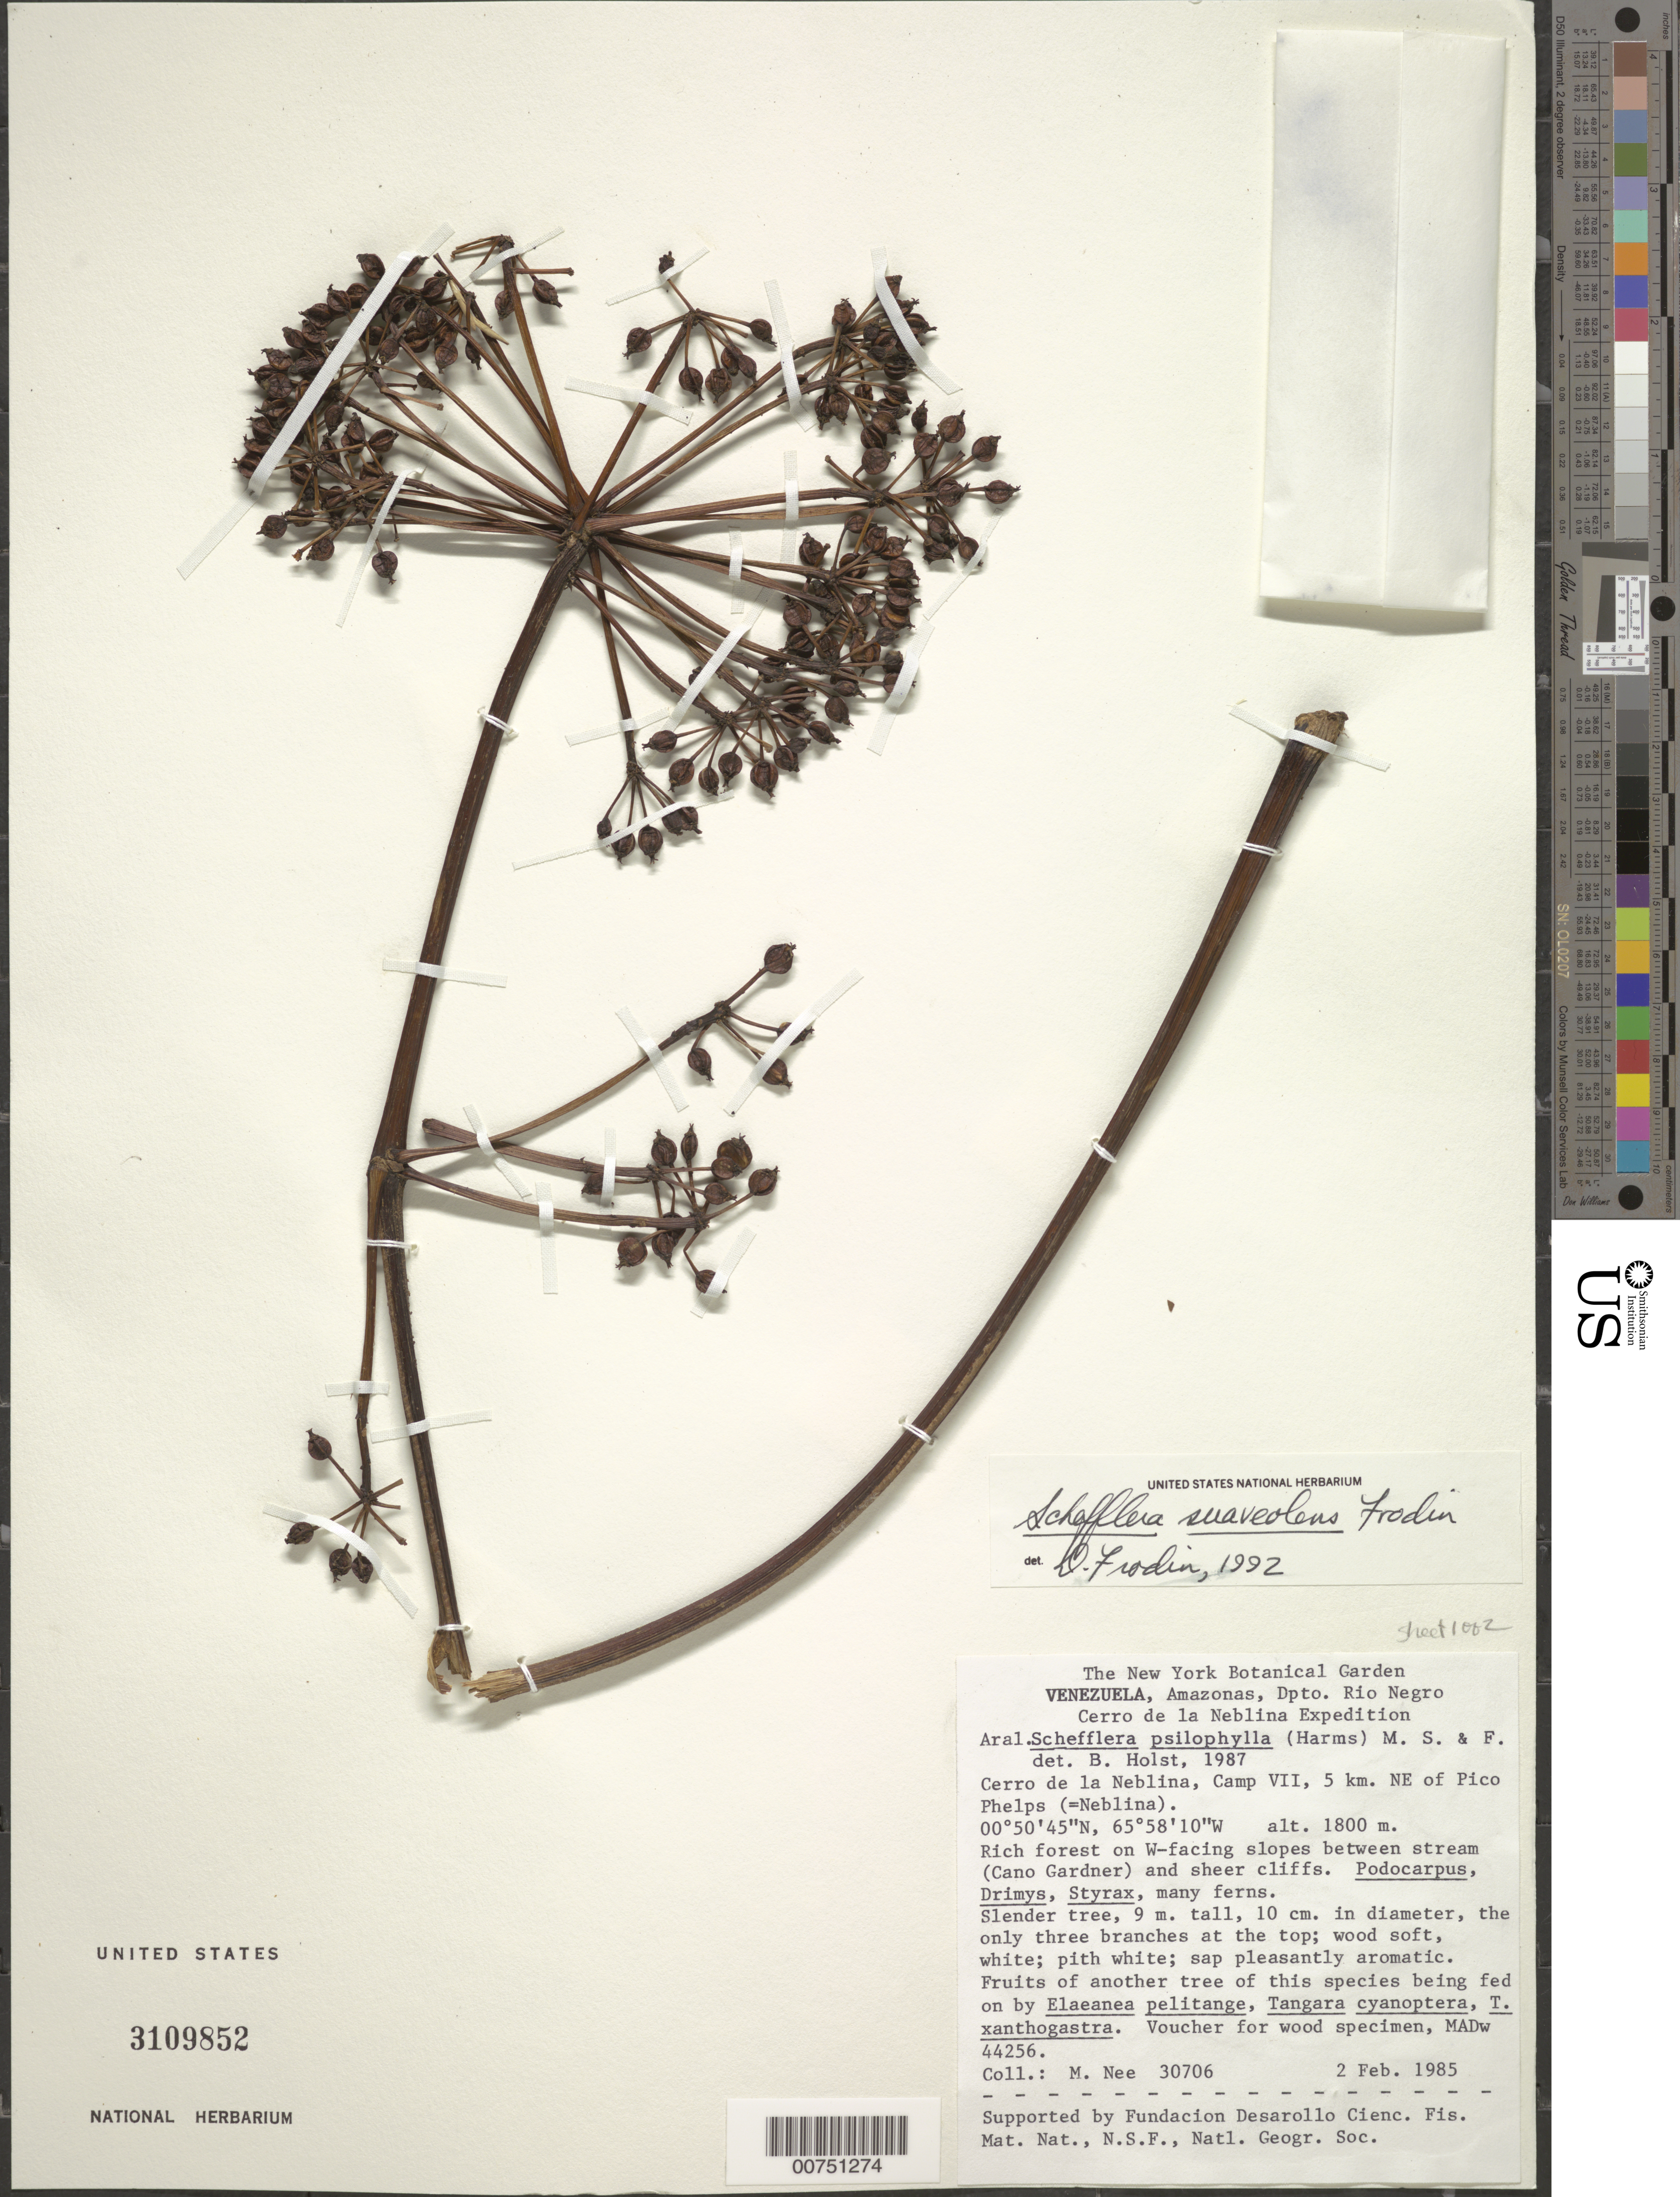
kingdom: Plantae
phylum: Tracheophyta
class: Magnoliopsida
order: Apiales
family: Araliaceae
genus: Schefflera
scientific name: Schefflera suaveolens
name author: Frodin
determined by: Frodin, D. G.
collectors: M. Nee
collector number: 30706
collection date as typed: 2-Feb-85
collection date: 1985-02-02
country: Venezuela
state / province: Amazonas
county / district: Río Negro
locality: Cerro de la Neblina, Camp VII, 5 km NE of Pico Phelps (=Neblina)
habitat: Rich forest on W-facing slopes between stream (Cano Gardner) and sheer cliffs; Podocarpus, Drimys, Styrax, many ferns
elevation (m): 1800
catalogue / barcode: US 3109852